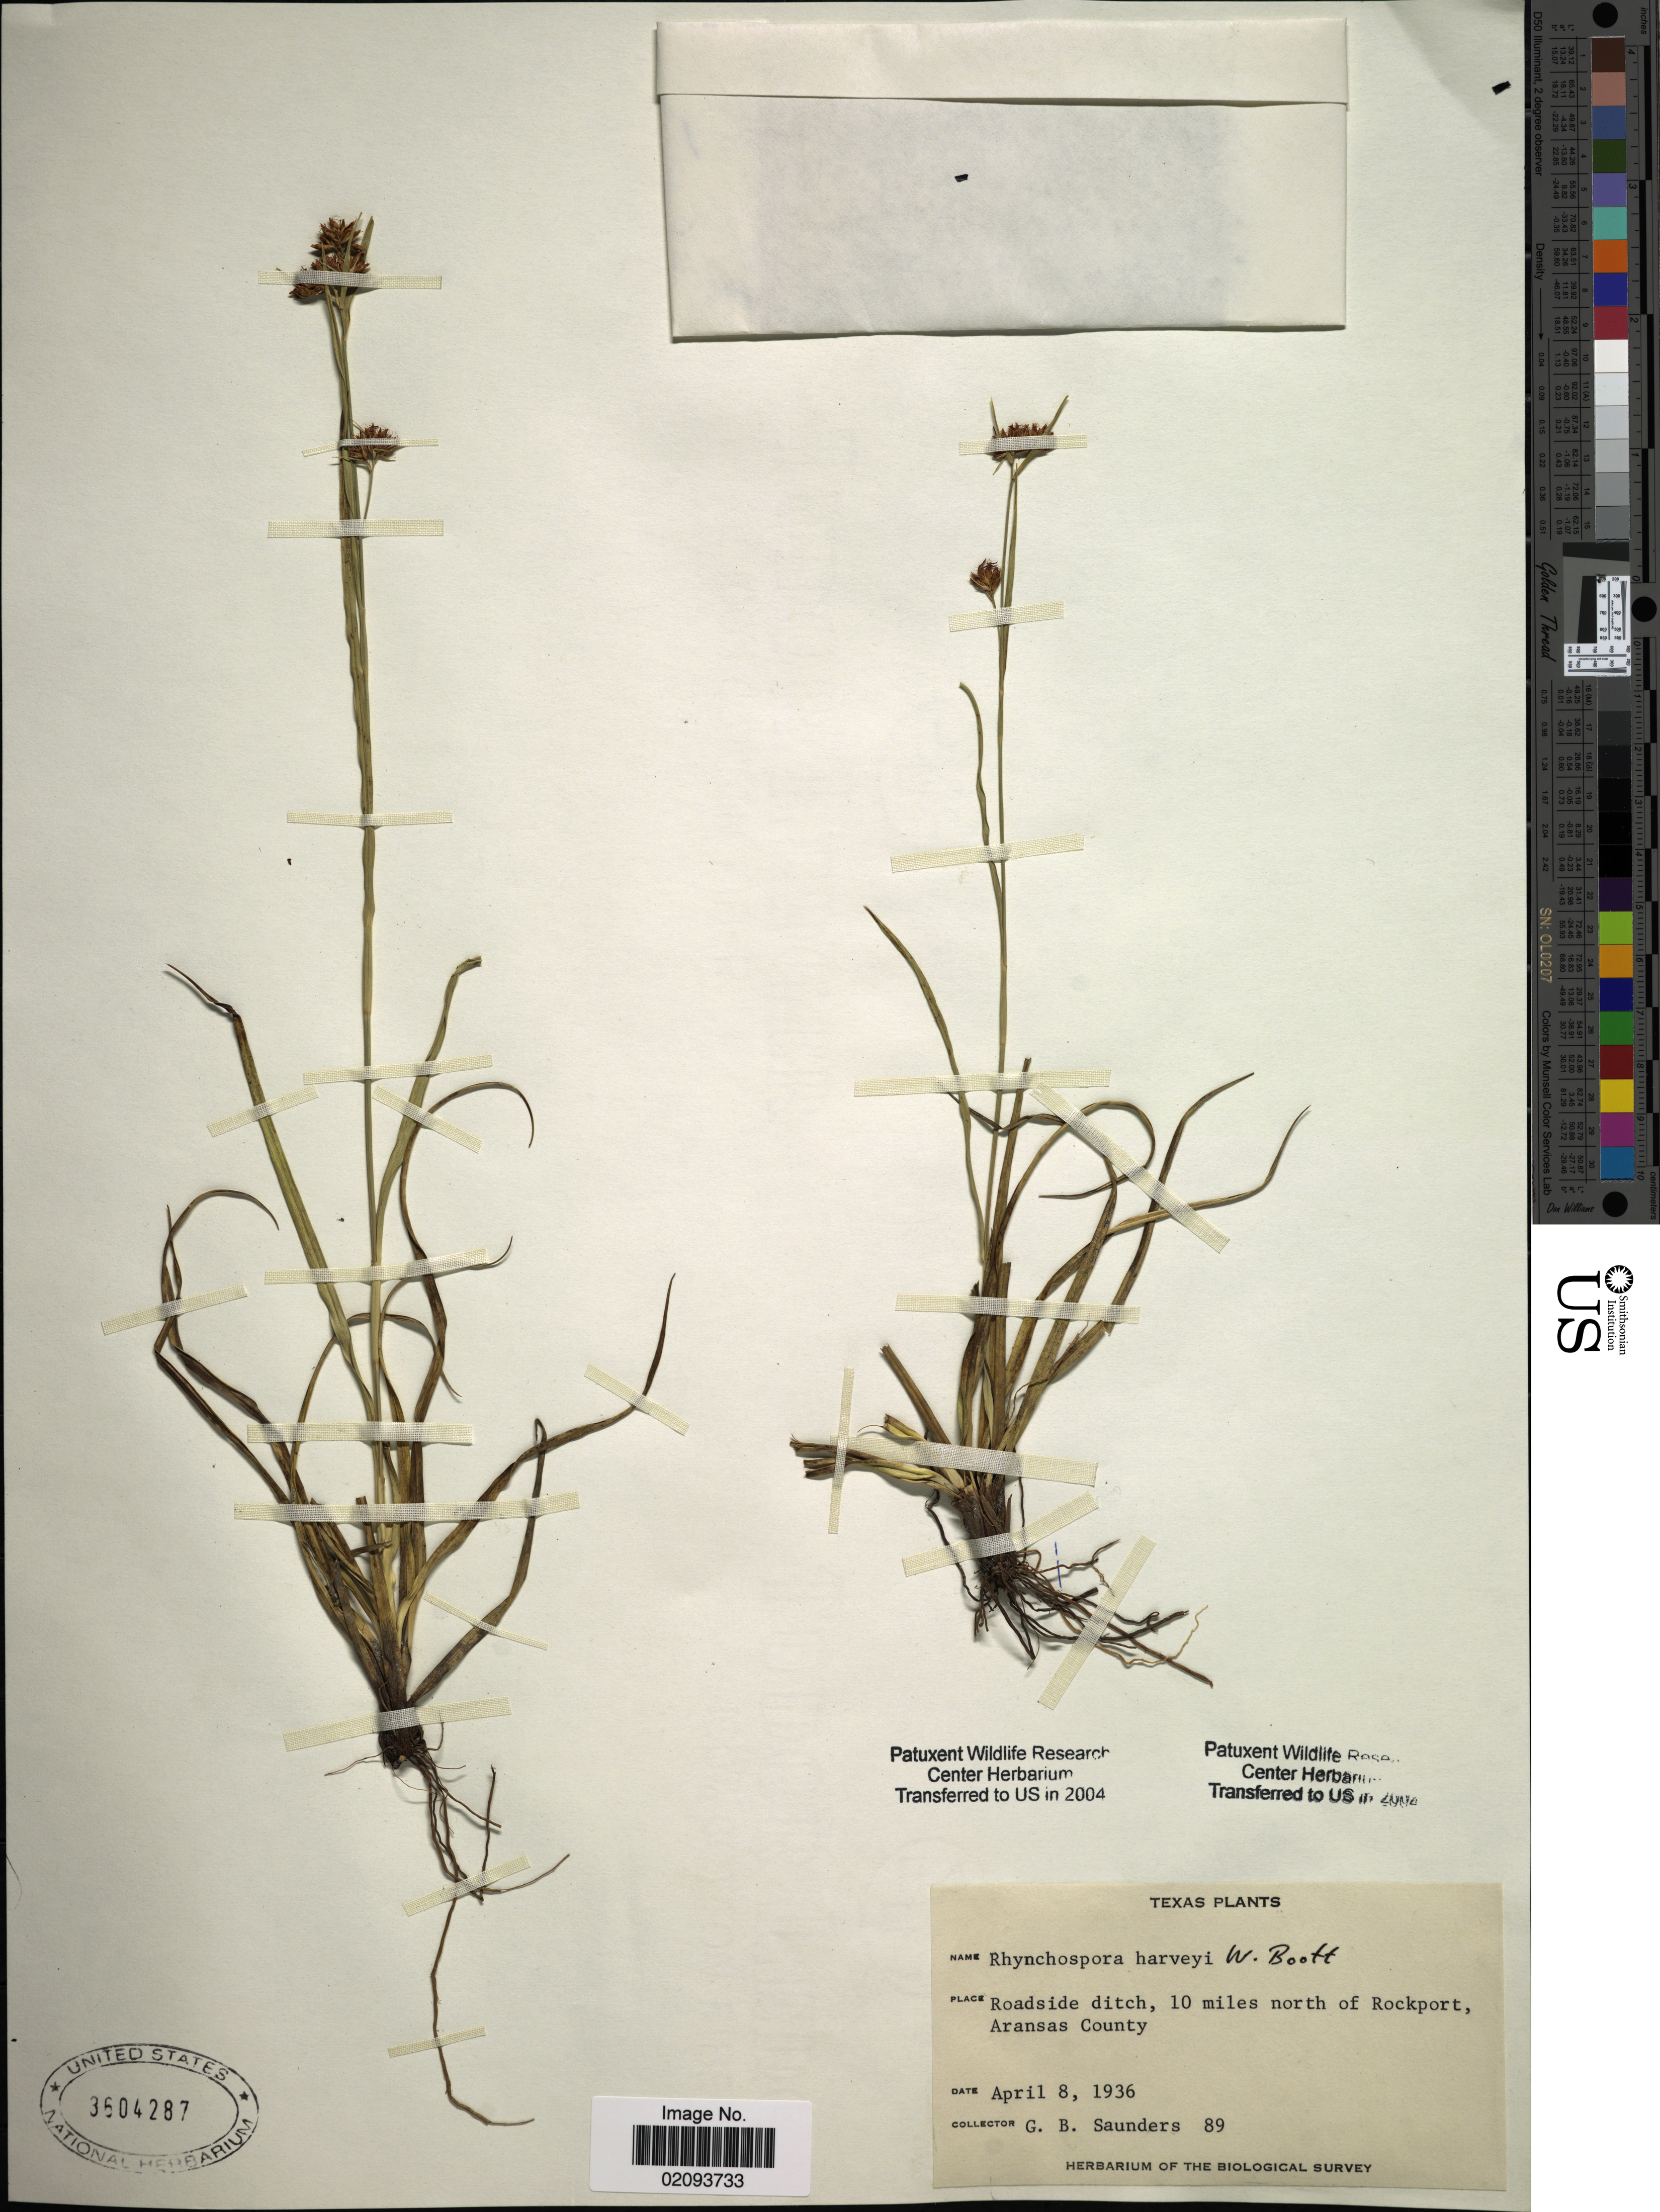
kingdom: Plantae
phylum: Tracheophyta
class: Liliopsida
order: Poales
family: Cyperaceae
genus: Rhynchospora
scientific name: Rhynchospora harveyi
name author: W. Boott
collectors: G. B. Saunders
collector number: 89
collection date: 1936-04-08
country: United States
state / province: Texas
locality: Roadside ditch, 10 miles north of Rockport, Aransas County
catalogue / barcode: US 3604287